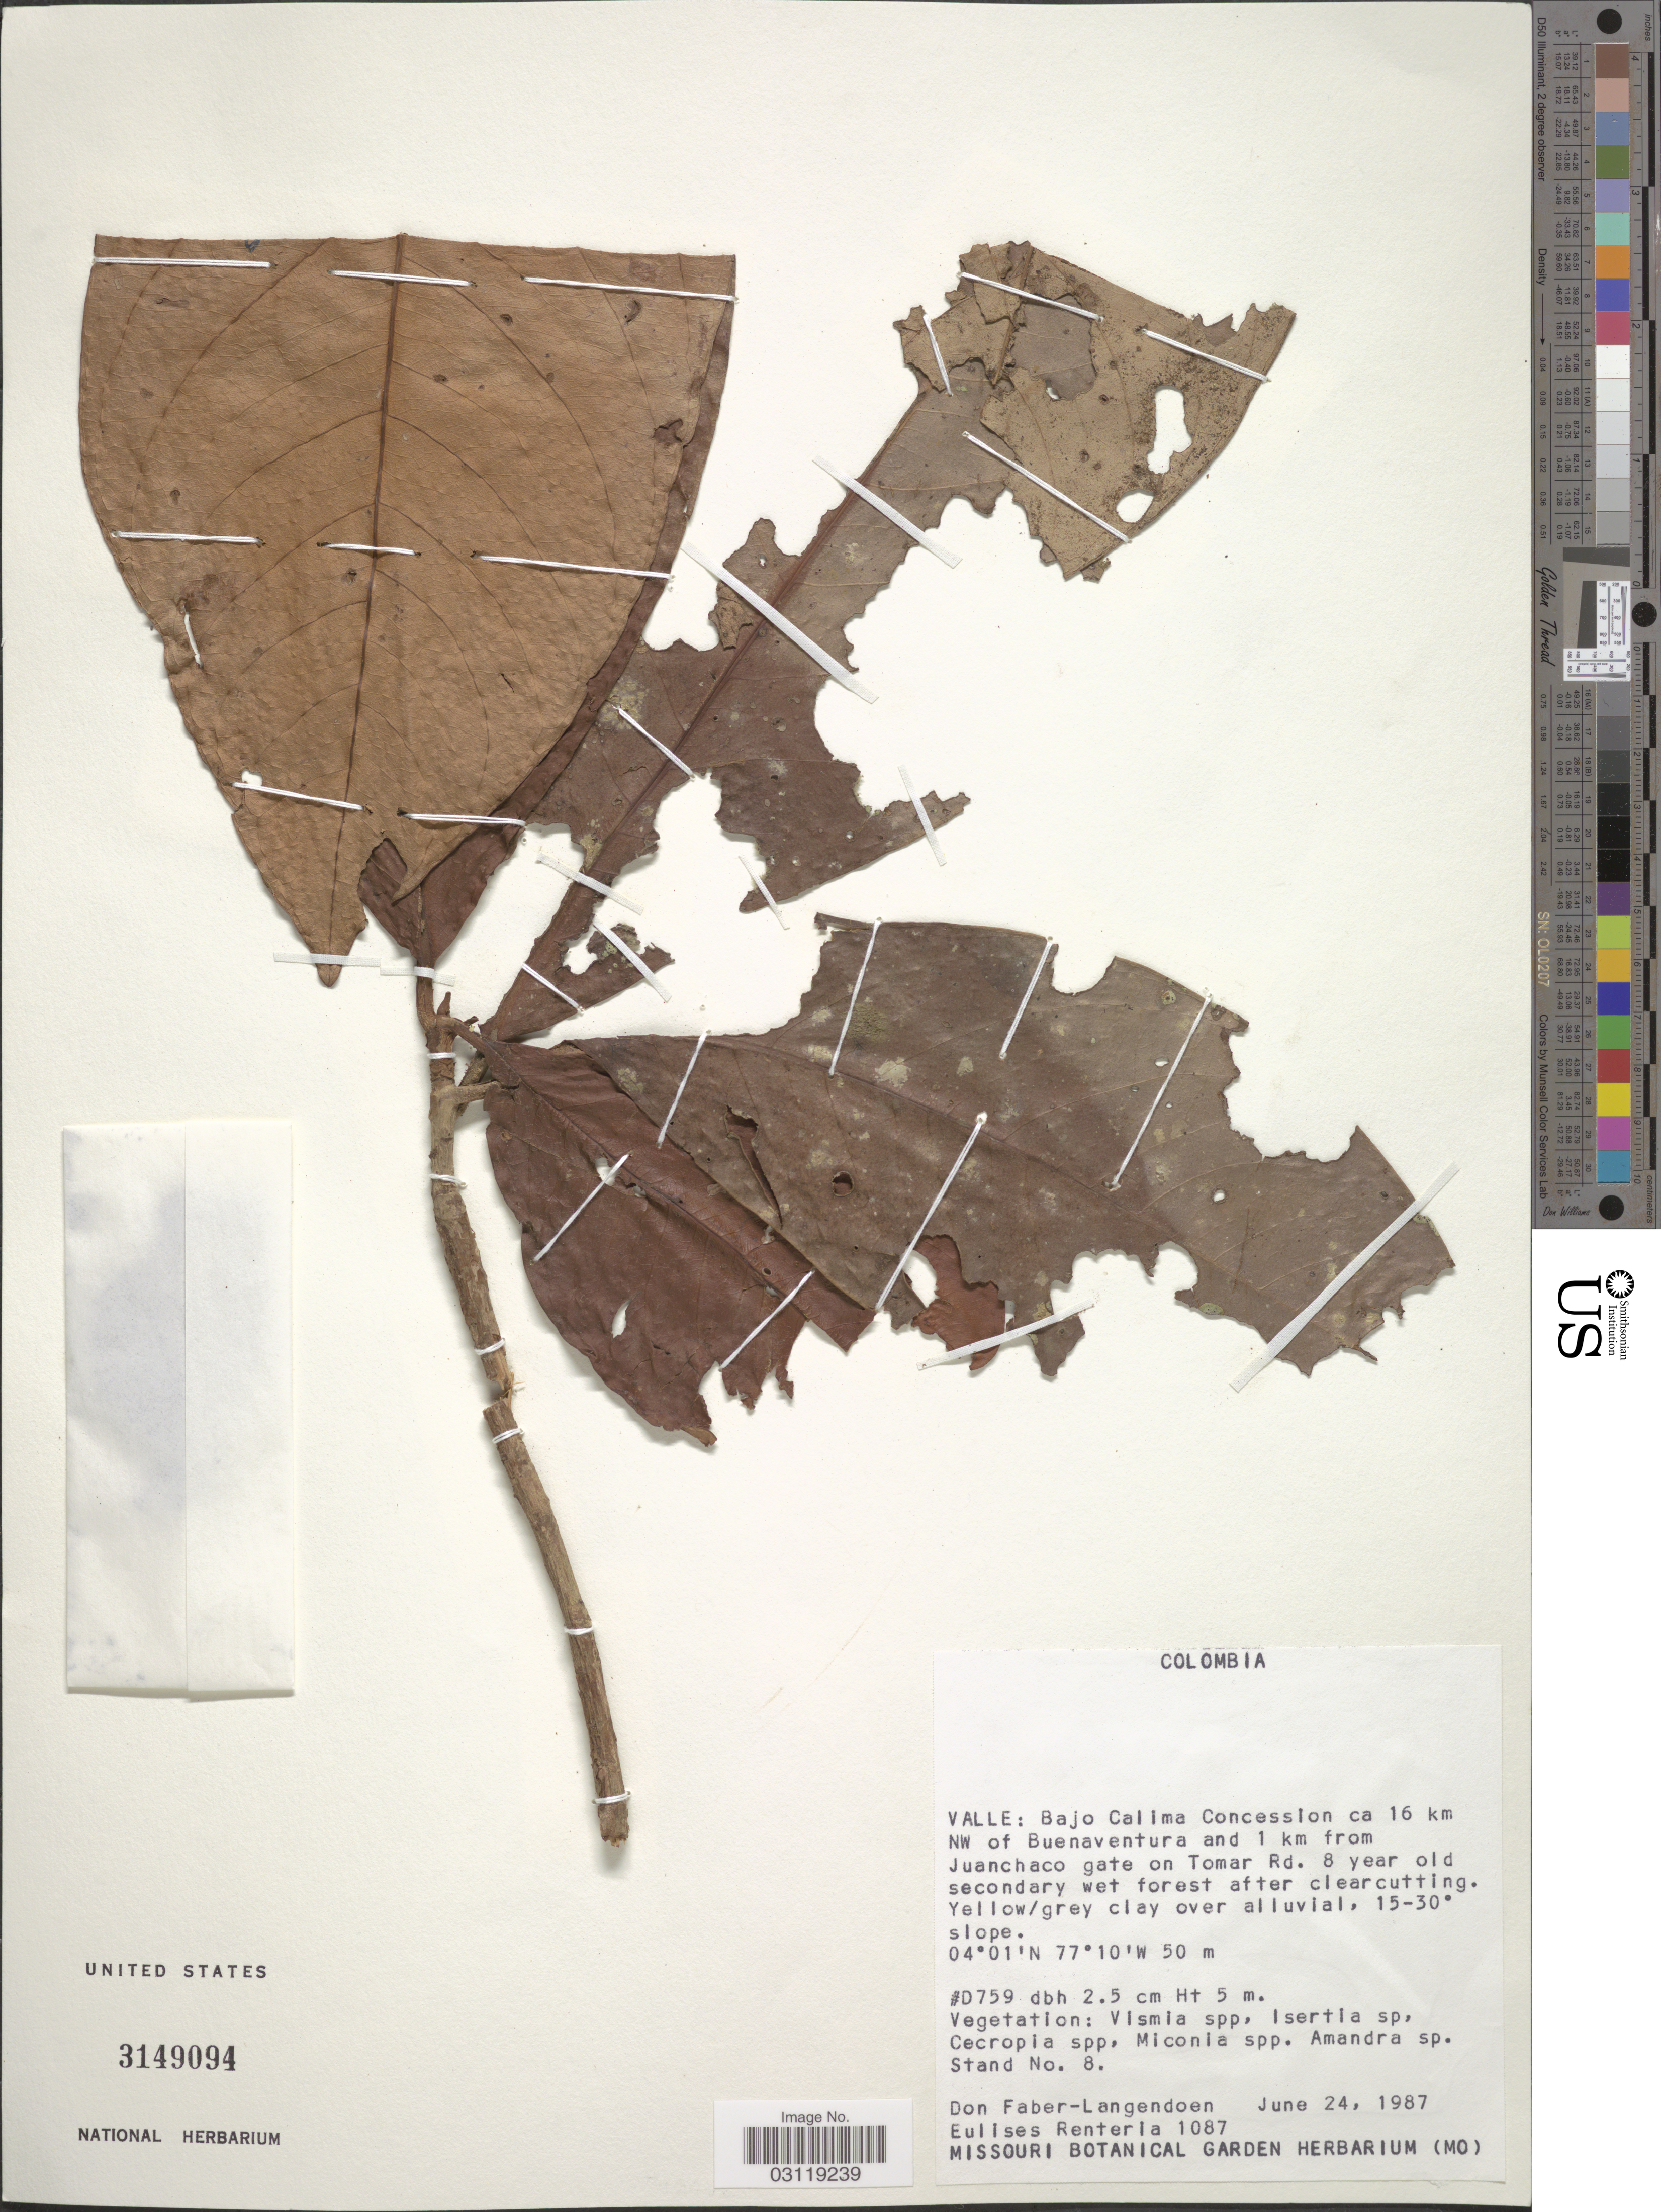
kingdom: Plantae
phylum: Tracheophyta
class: Magnoliopsida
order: Ericales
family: Primulaceae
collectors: D. Faber-Langendoen & E. Renteria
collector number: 1087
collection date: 1987-06-24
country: Colombia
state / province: Valle del Cauca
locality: Valle: Bajo Calima Concession ca 16 km NW of Buenaventura and 1 km from Juanchaco gate on Tomar Rd.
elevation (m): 50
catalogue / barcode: US 3149094